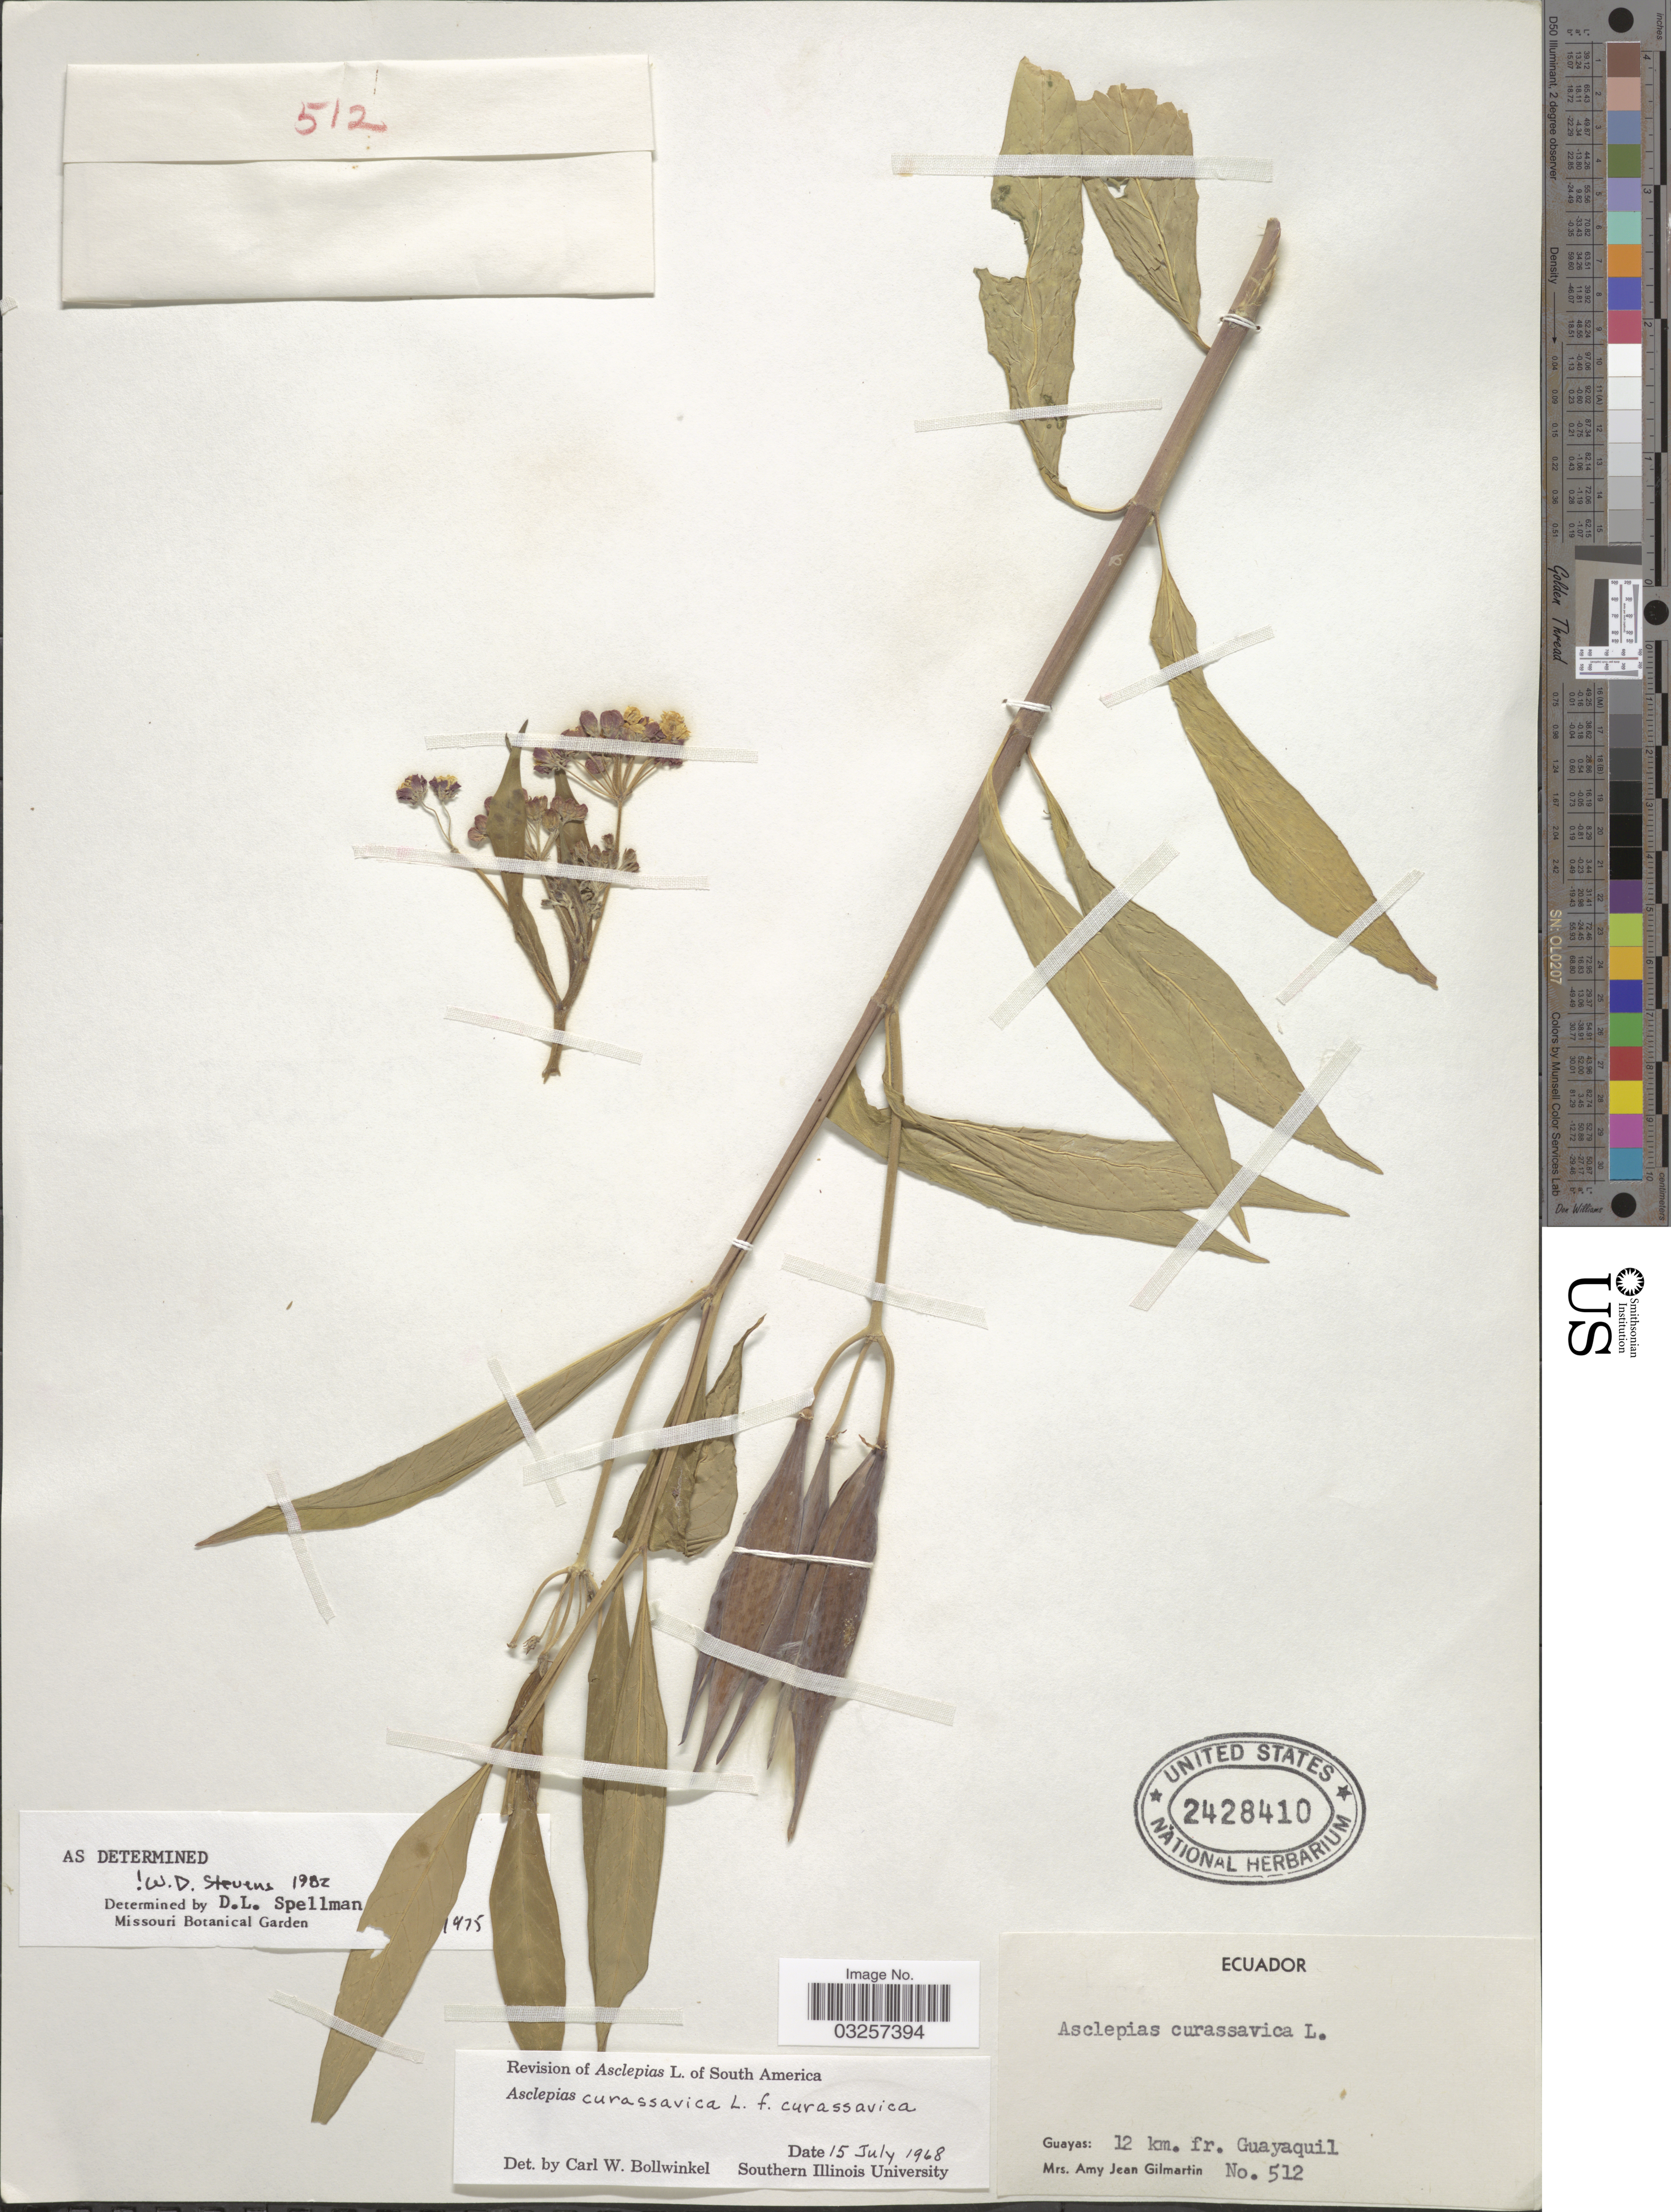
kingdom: Plantae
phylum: Tracheophyta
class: Magnoliopsida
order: Gentianales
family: Apocynaceae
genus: Asclepias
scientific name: Asclepias curassavica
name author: L.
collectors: A. J. Gilmartin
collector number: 512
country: Ecuador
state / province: Guayas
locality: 12 km. fr. Guayaquil.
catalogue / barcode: US 2428410